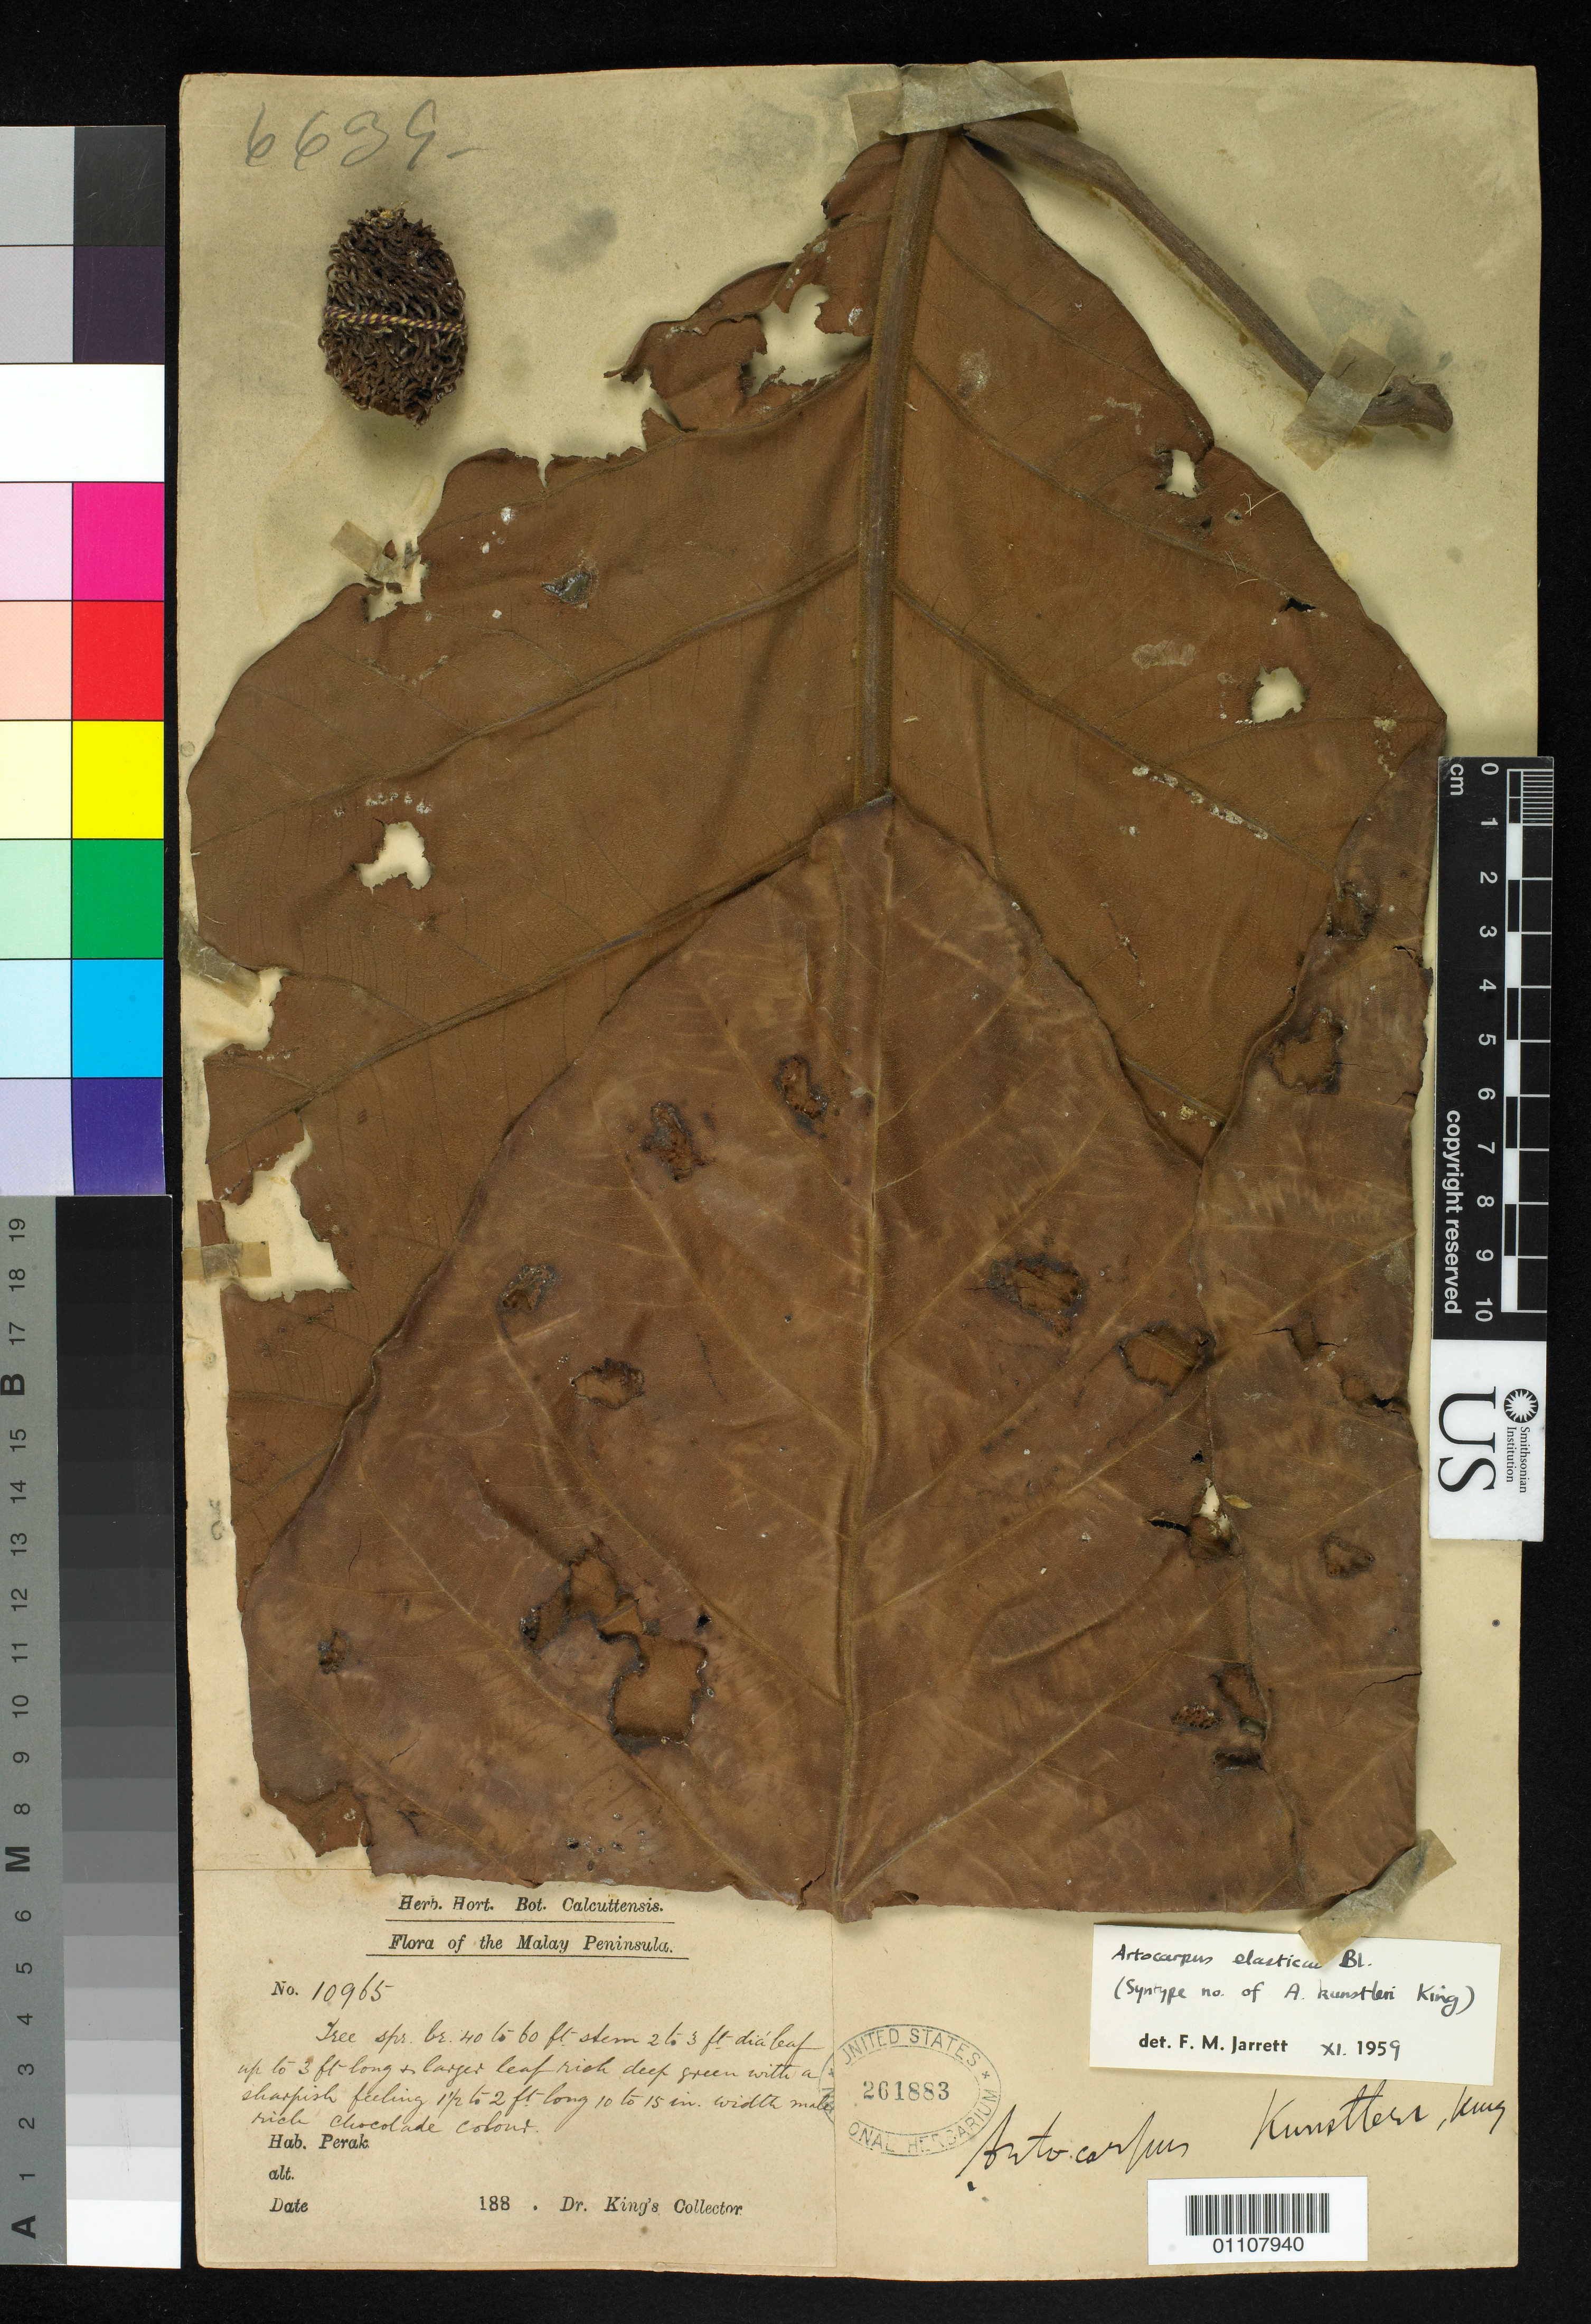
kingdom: Plantae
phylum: Tracheophyta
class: Magnoliopsida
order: Rosales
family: Moraceae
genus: Artocarpus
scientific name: Artocarpus kunstleri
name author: King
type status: Syntype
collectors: Dr. King's collector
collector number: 10965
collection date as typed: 188-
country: Malaysia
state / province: Perak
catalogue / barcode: US 261883